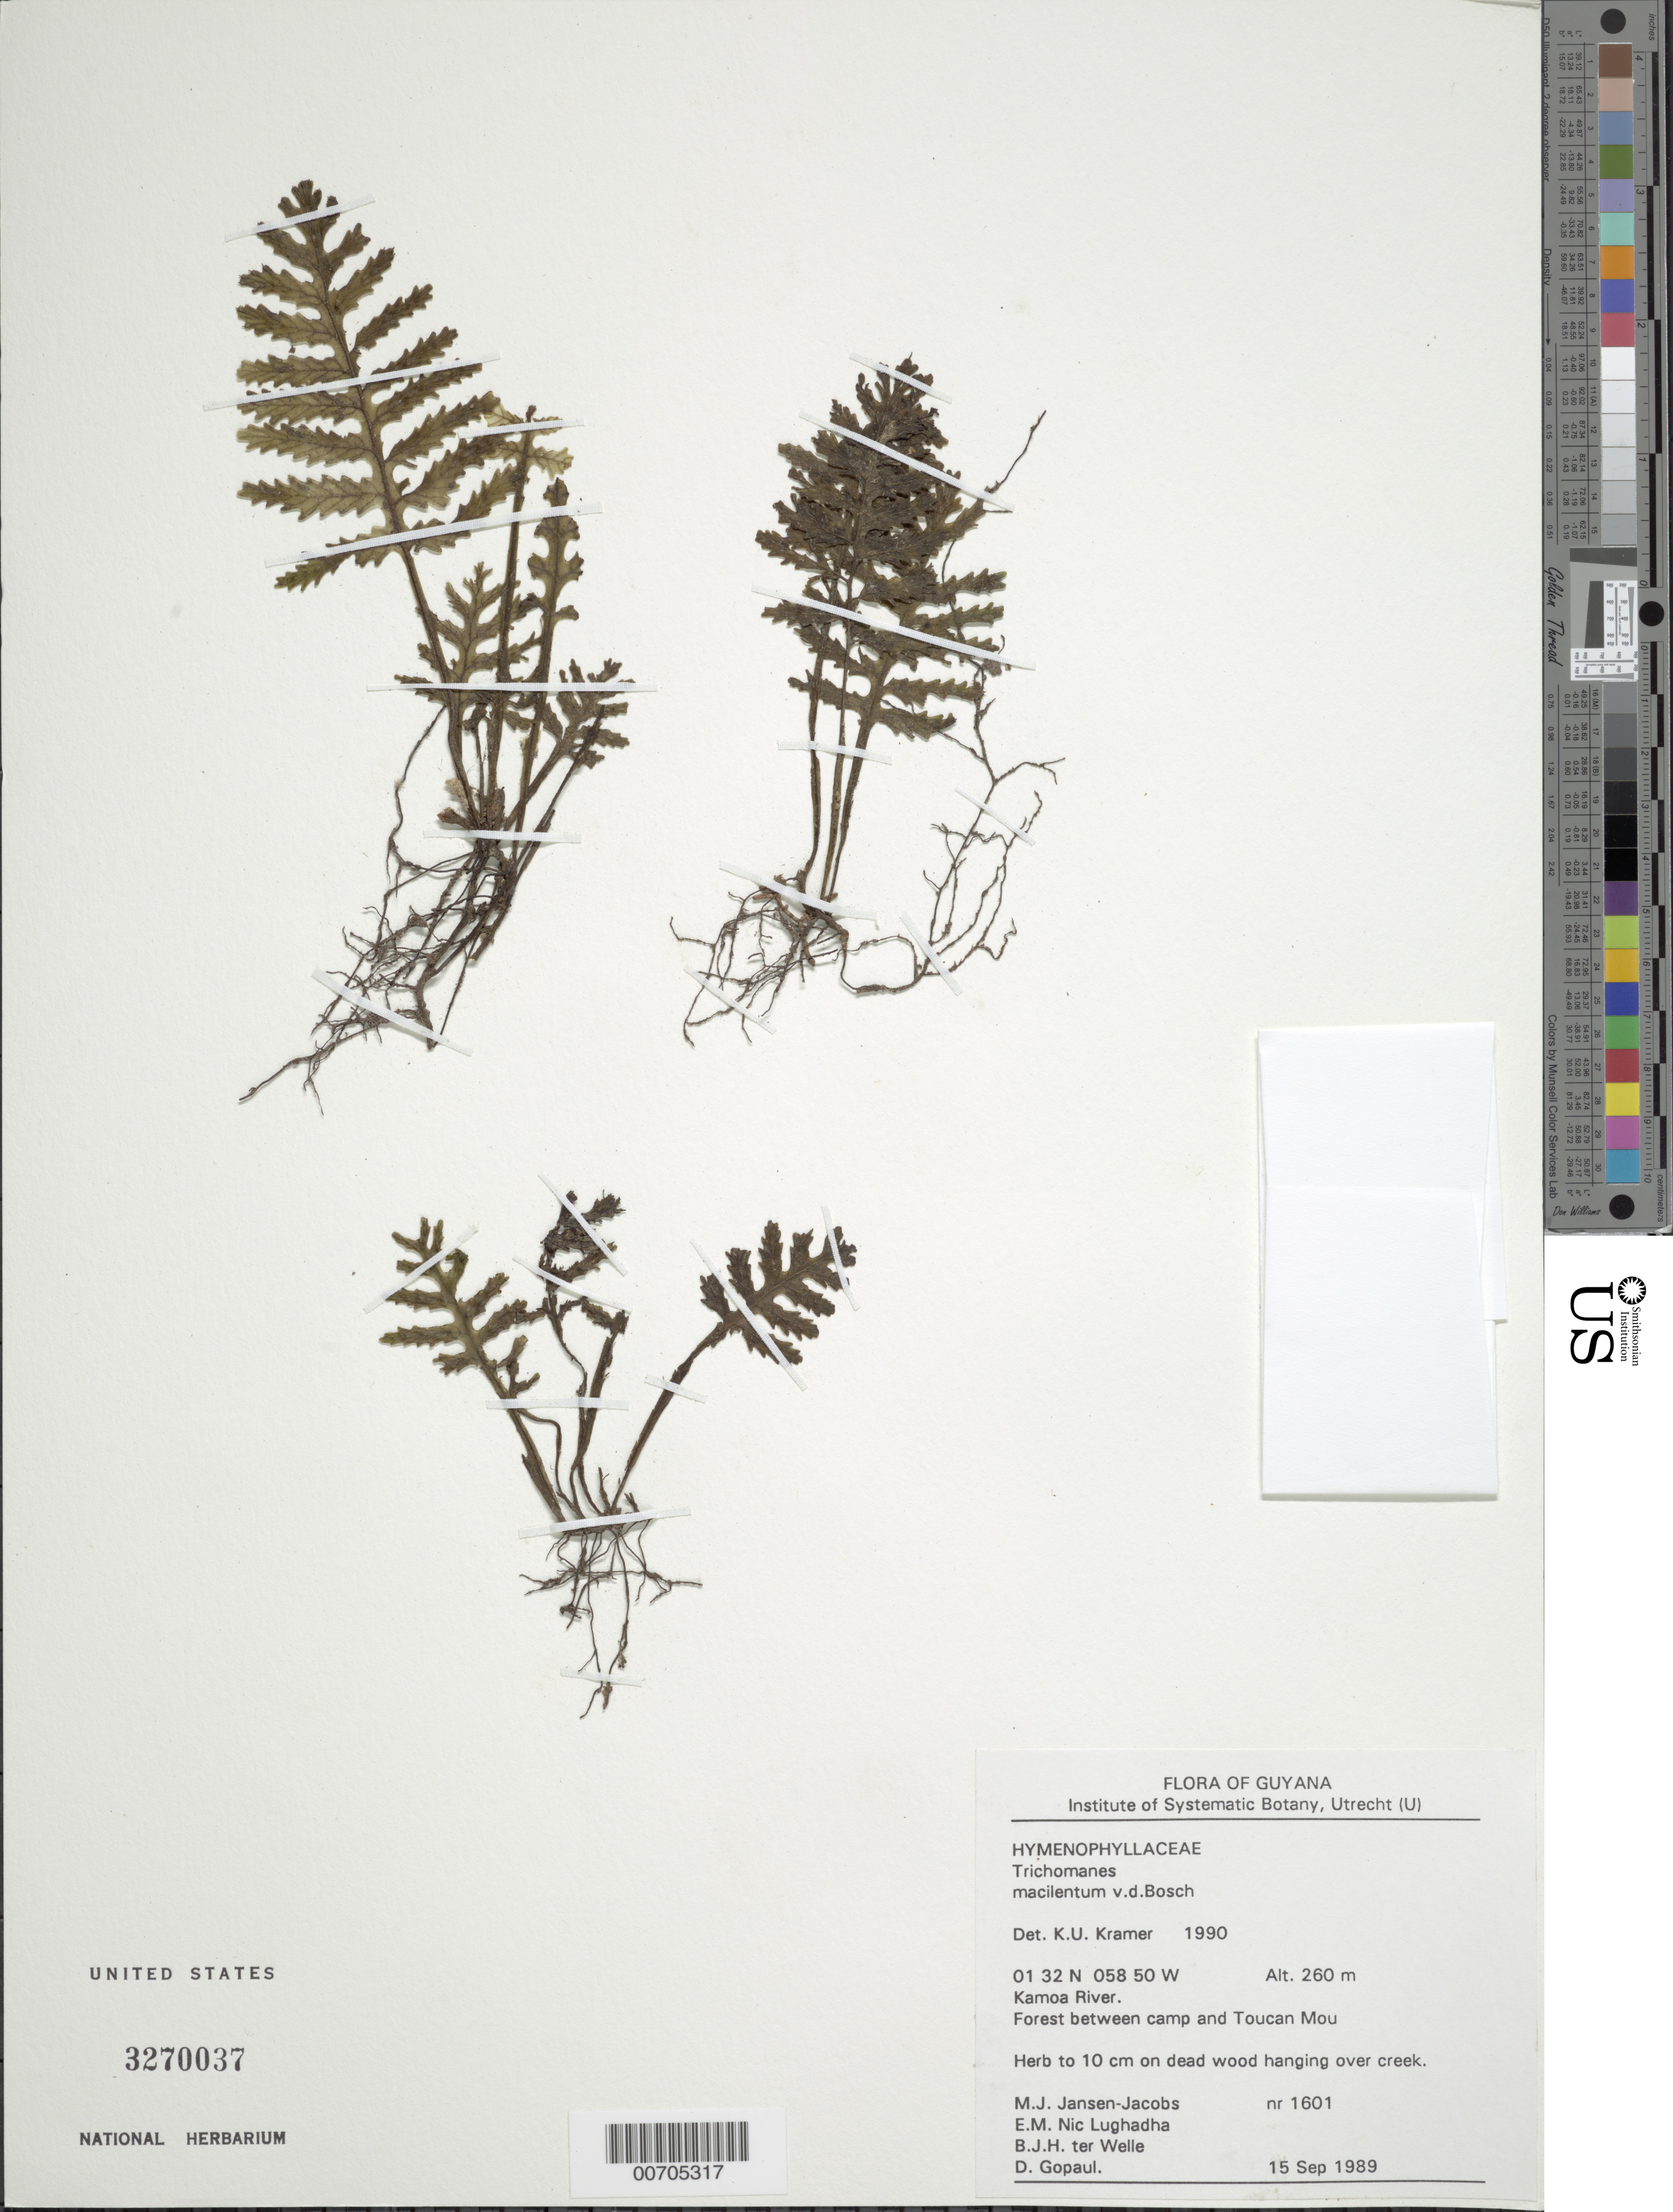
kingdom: Plantae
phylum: Tracheophyta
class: Polypodiopsida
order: Hymenophyllales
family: Hymenophyllaceae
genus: Trichomanes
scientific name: Trichomanes macilentum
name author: Bosch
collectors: M. J. Jansen-Jacobs, E. Nic Lughadha, B. Welle & D. Gopaul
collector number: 1601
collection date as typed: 15-Sep-89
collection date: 1989-09-15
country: Guyana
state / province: U. Takutu-U. Essequibo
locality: Toucan Mountain, Kamoa River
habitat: Forest betw. camp and mt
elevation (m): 260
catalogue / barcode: US 3270037